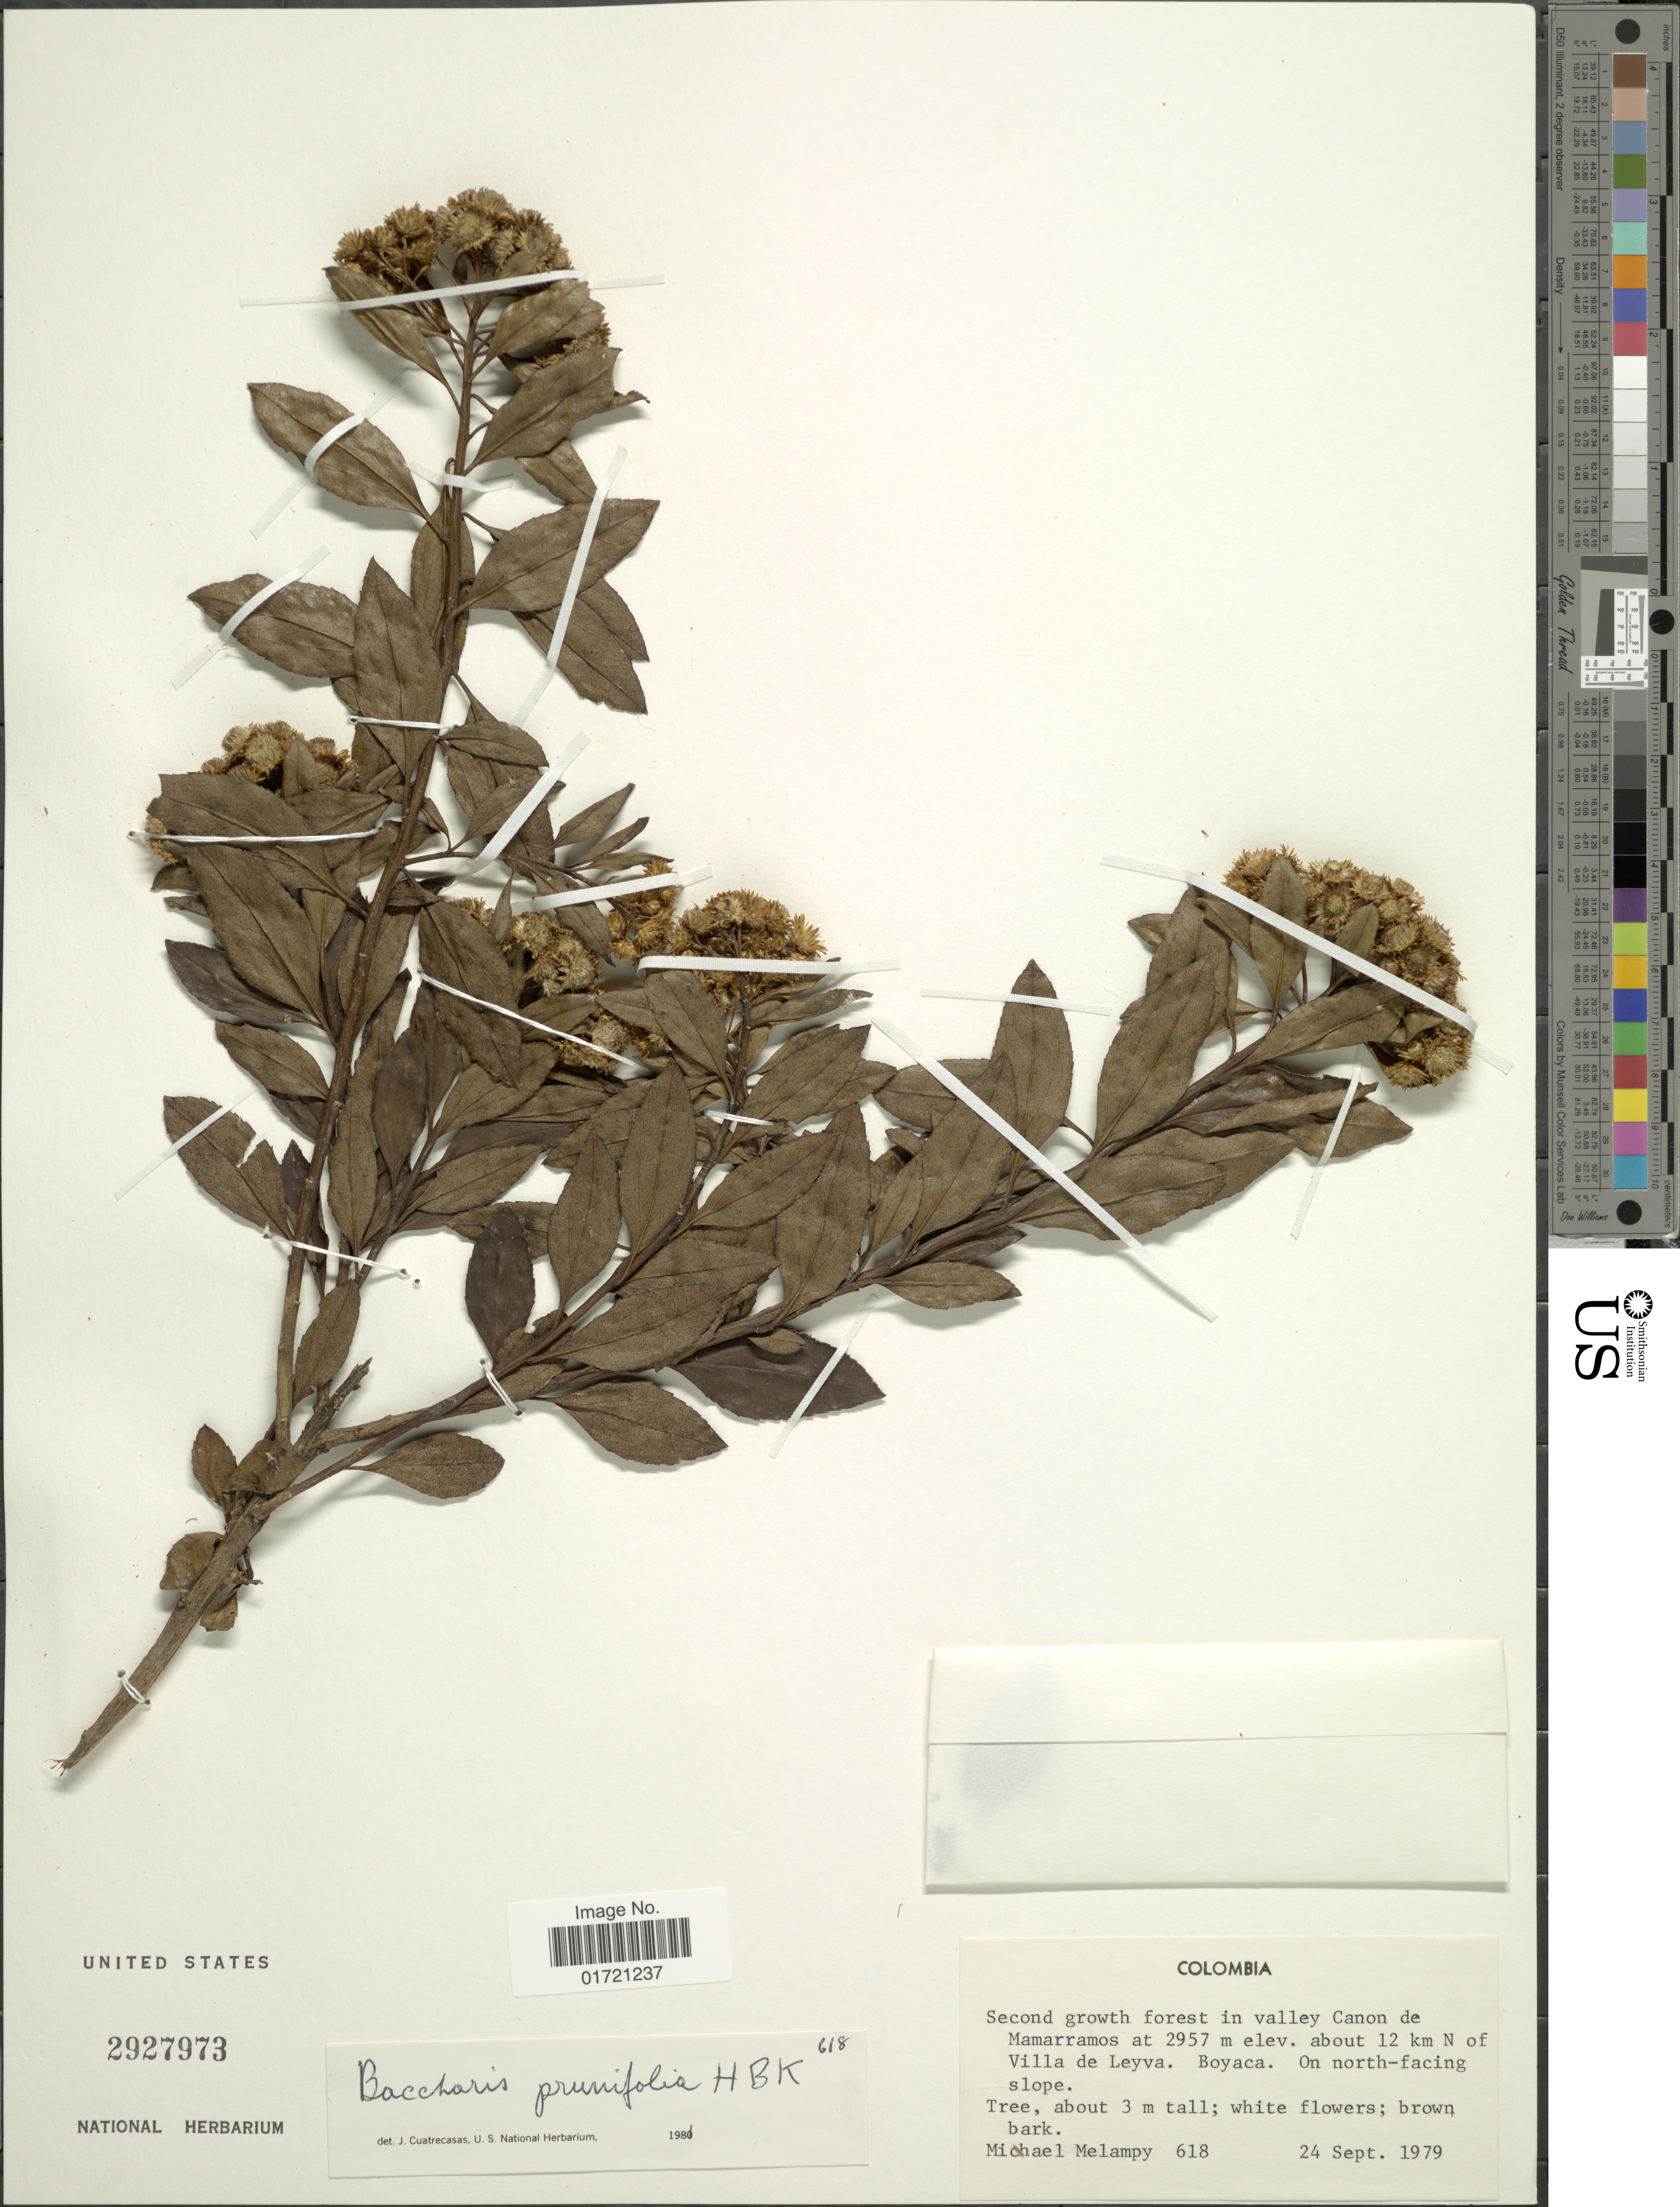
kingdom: Plantae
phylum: Tracheophyta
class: Magnoliopsida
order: Asterales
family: Asteraceae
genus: Baccharis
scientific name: Baccharis prunifolia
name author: Kunth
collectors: M. Melampy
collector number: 618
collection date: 1979-09-24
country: Colombia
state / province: Boyacá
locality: Second growth forest in valley Canon de Mamarramos, about 12 km N of Villa de Leyva. Boyaca.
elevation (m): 2957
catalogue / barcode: US 2927973